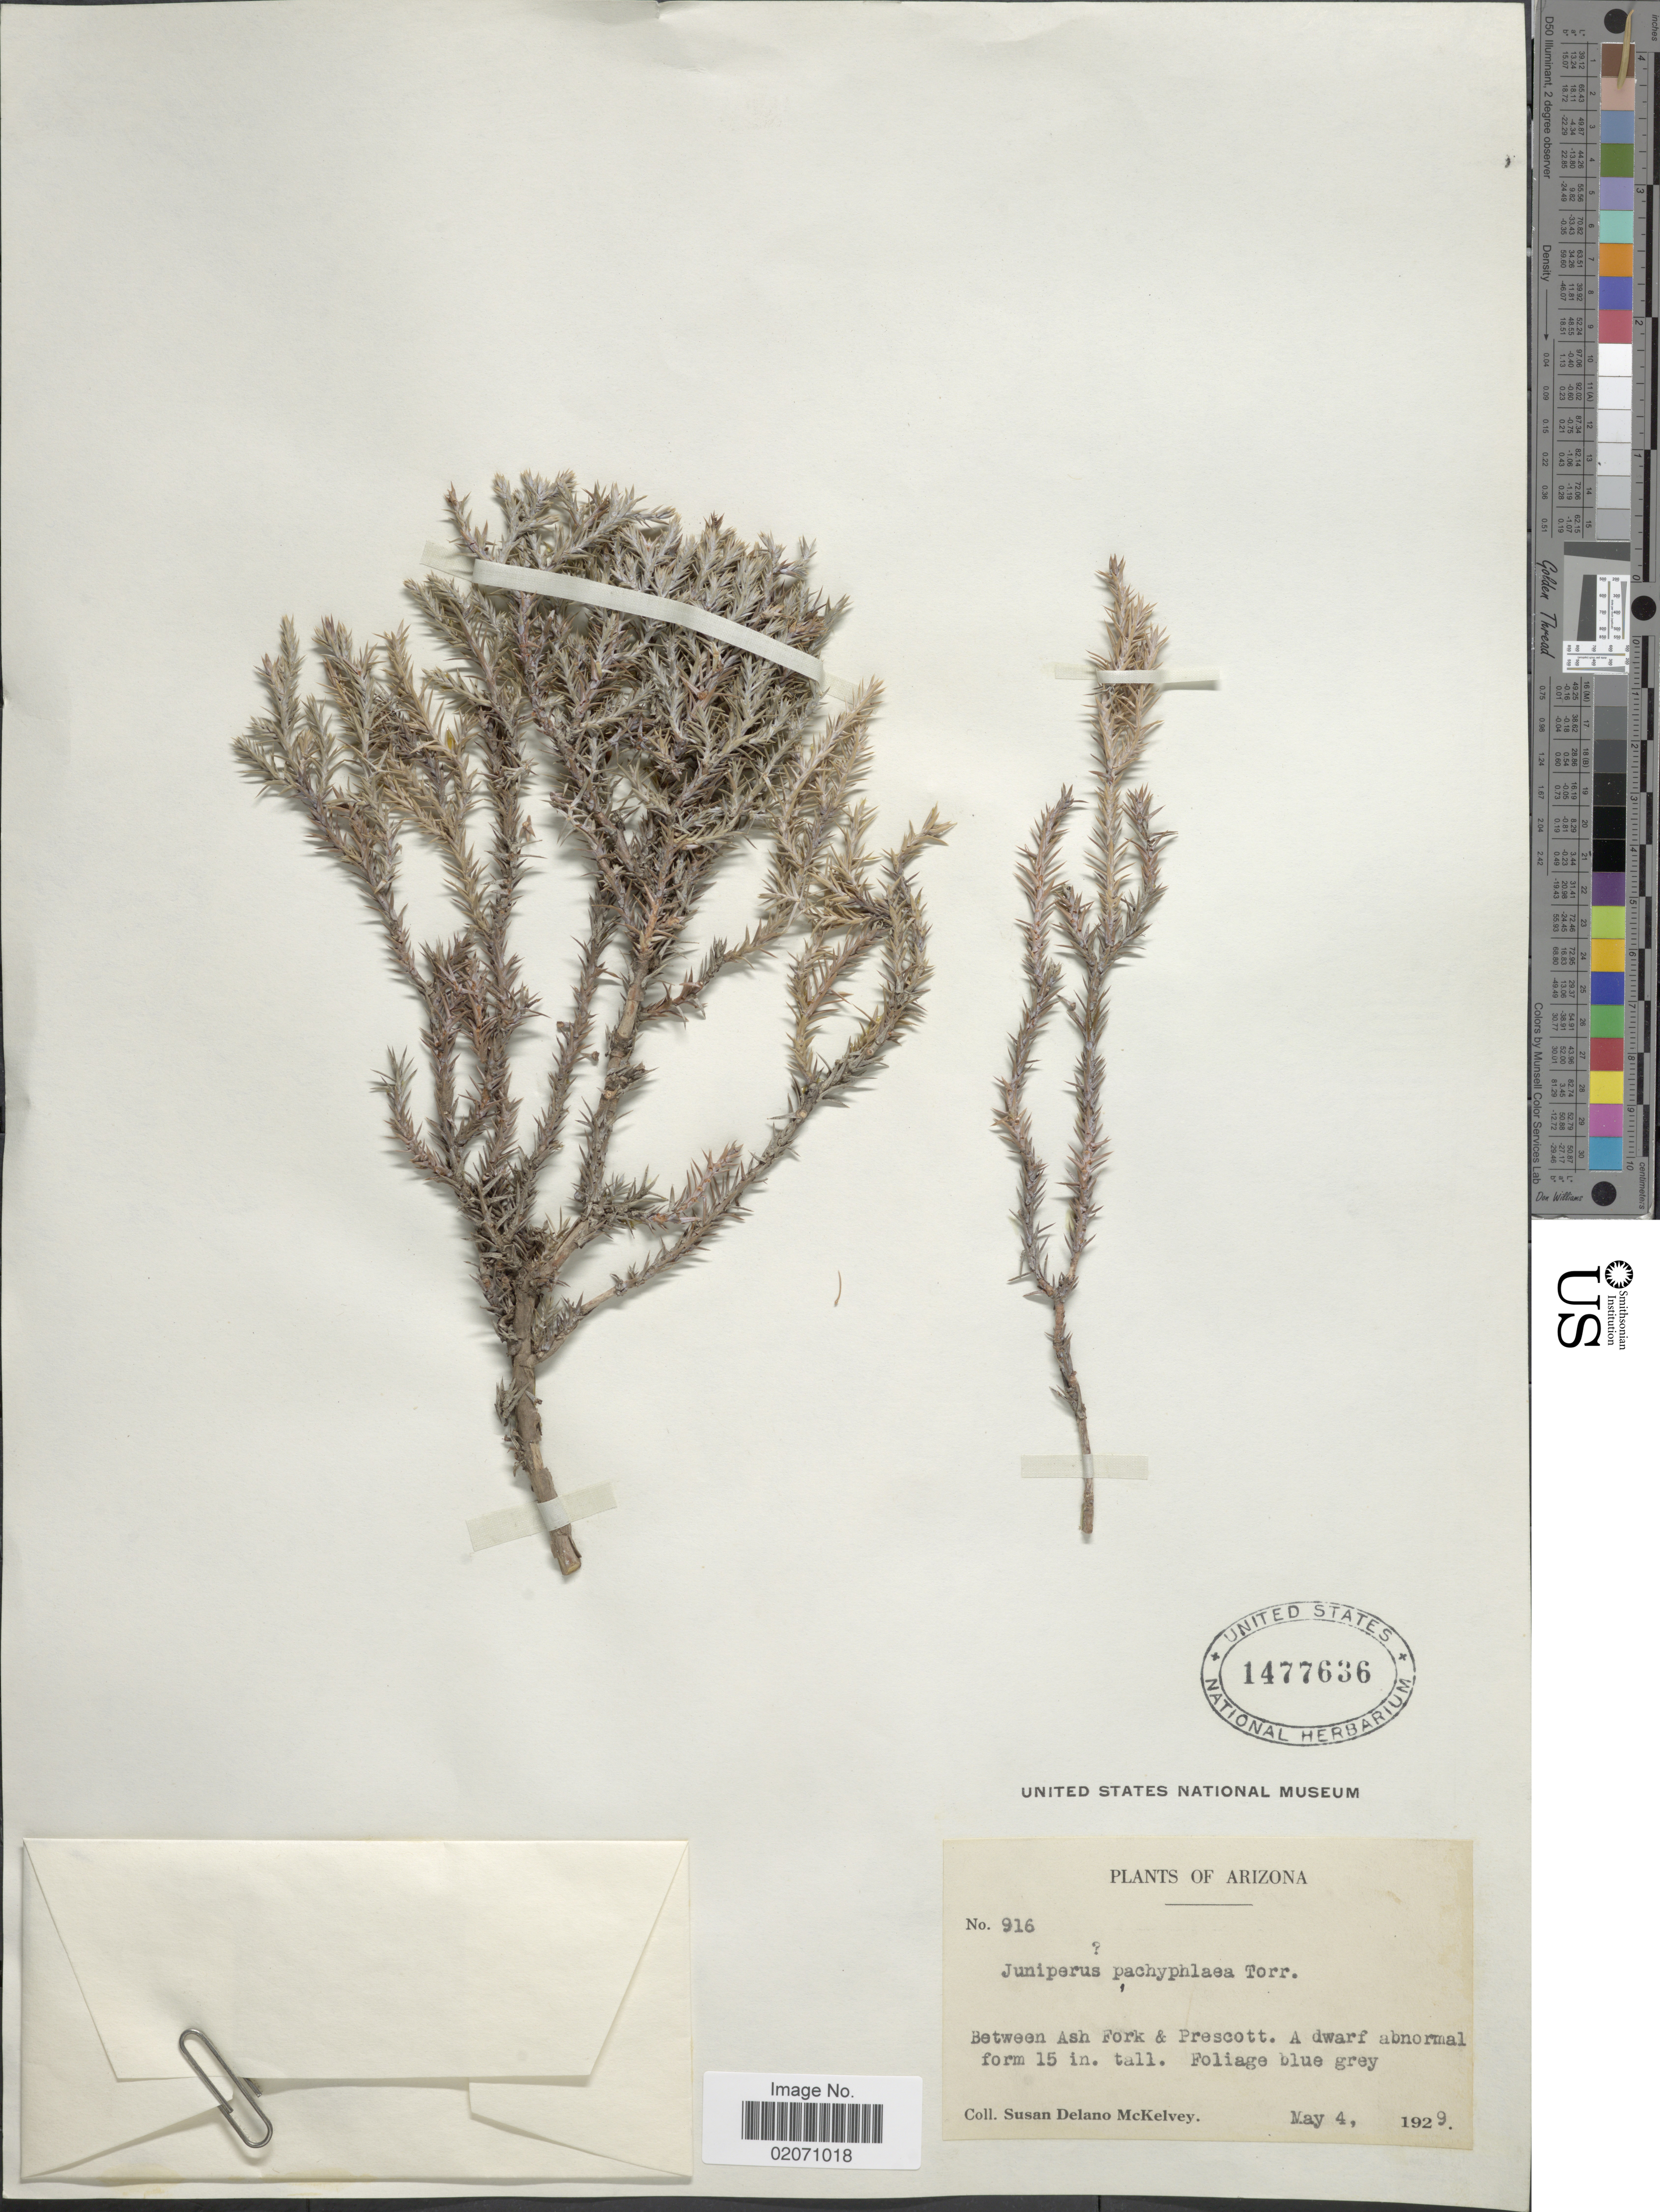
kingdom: Plantae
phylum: Tracheophyta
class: Pinopsida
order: Pinales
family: Cupressaceae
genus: Juniperus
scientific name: Juniperus deppeana var. pachyphlaea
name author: (Torr.) Martínez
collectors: S. A. McKelvey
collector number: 916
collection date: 1929-05-04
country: United States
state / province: Arizona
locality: Between Ash Fork & Prescott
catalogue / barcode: US 1477636